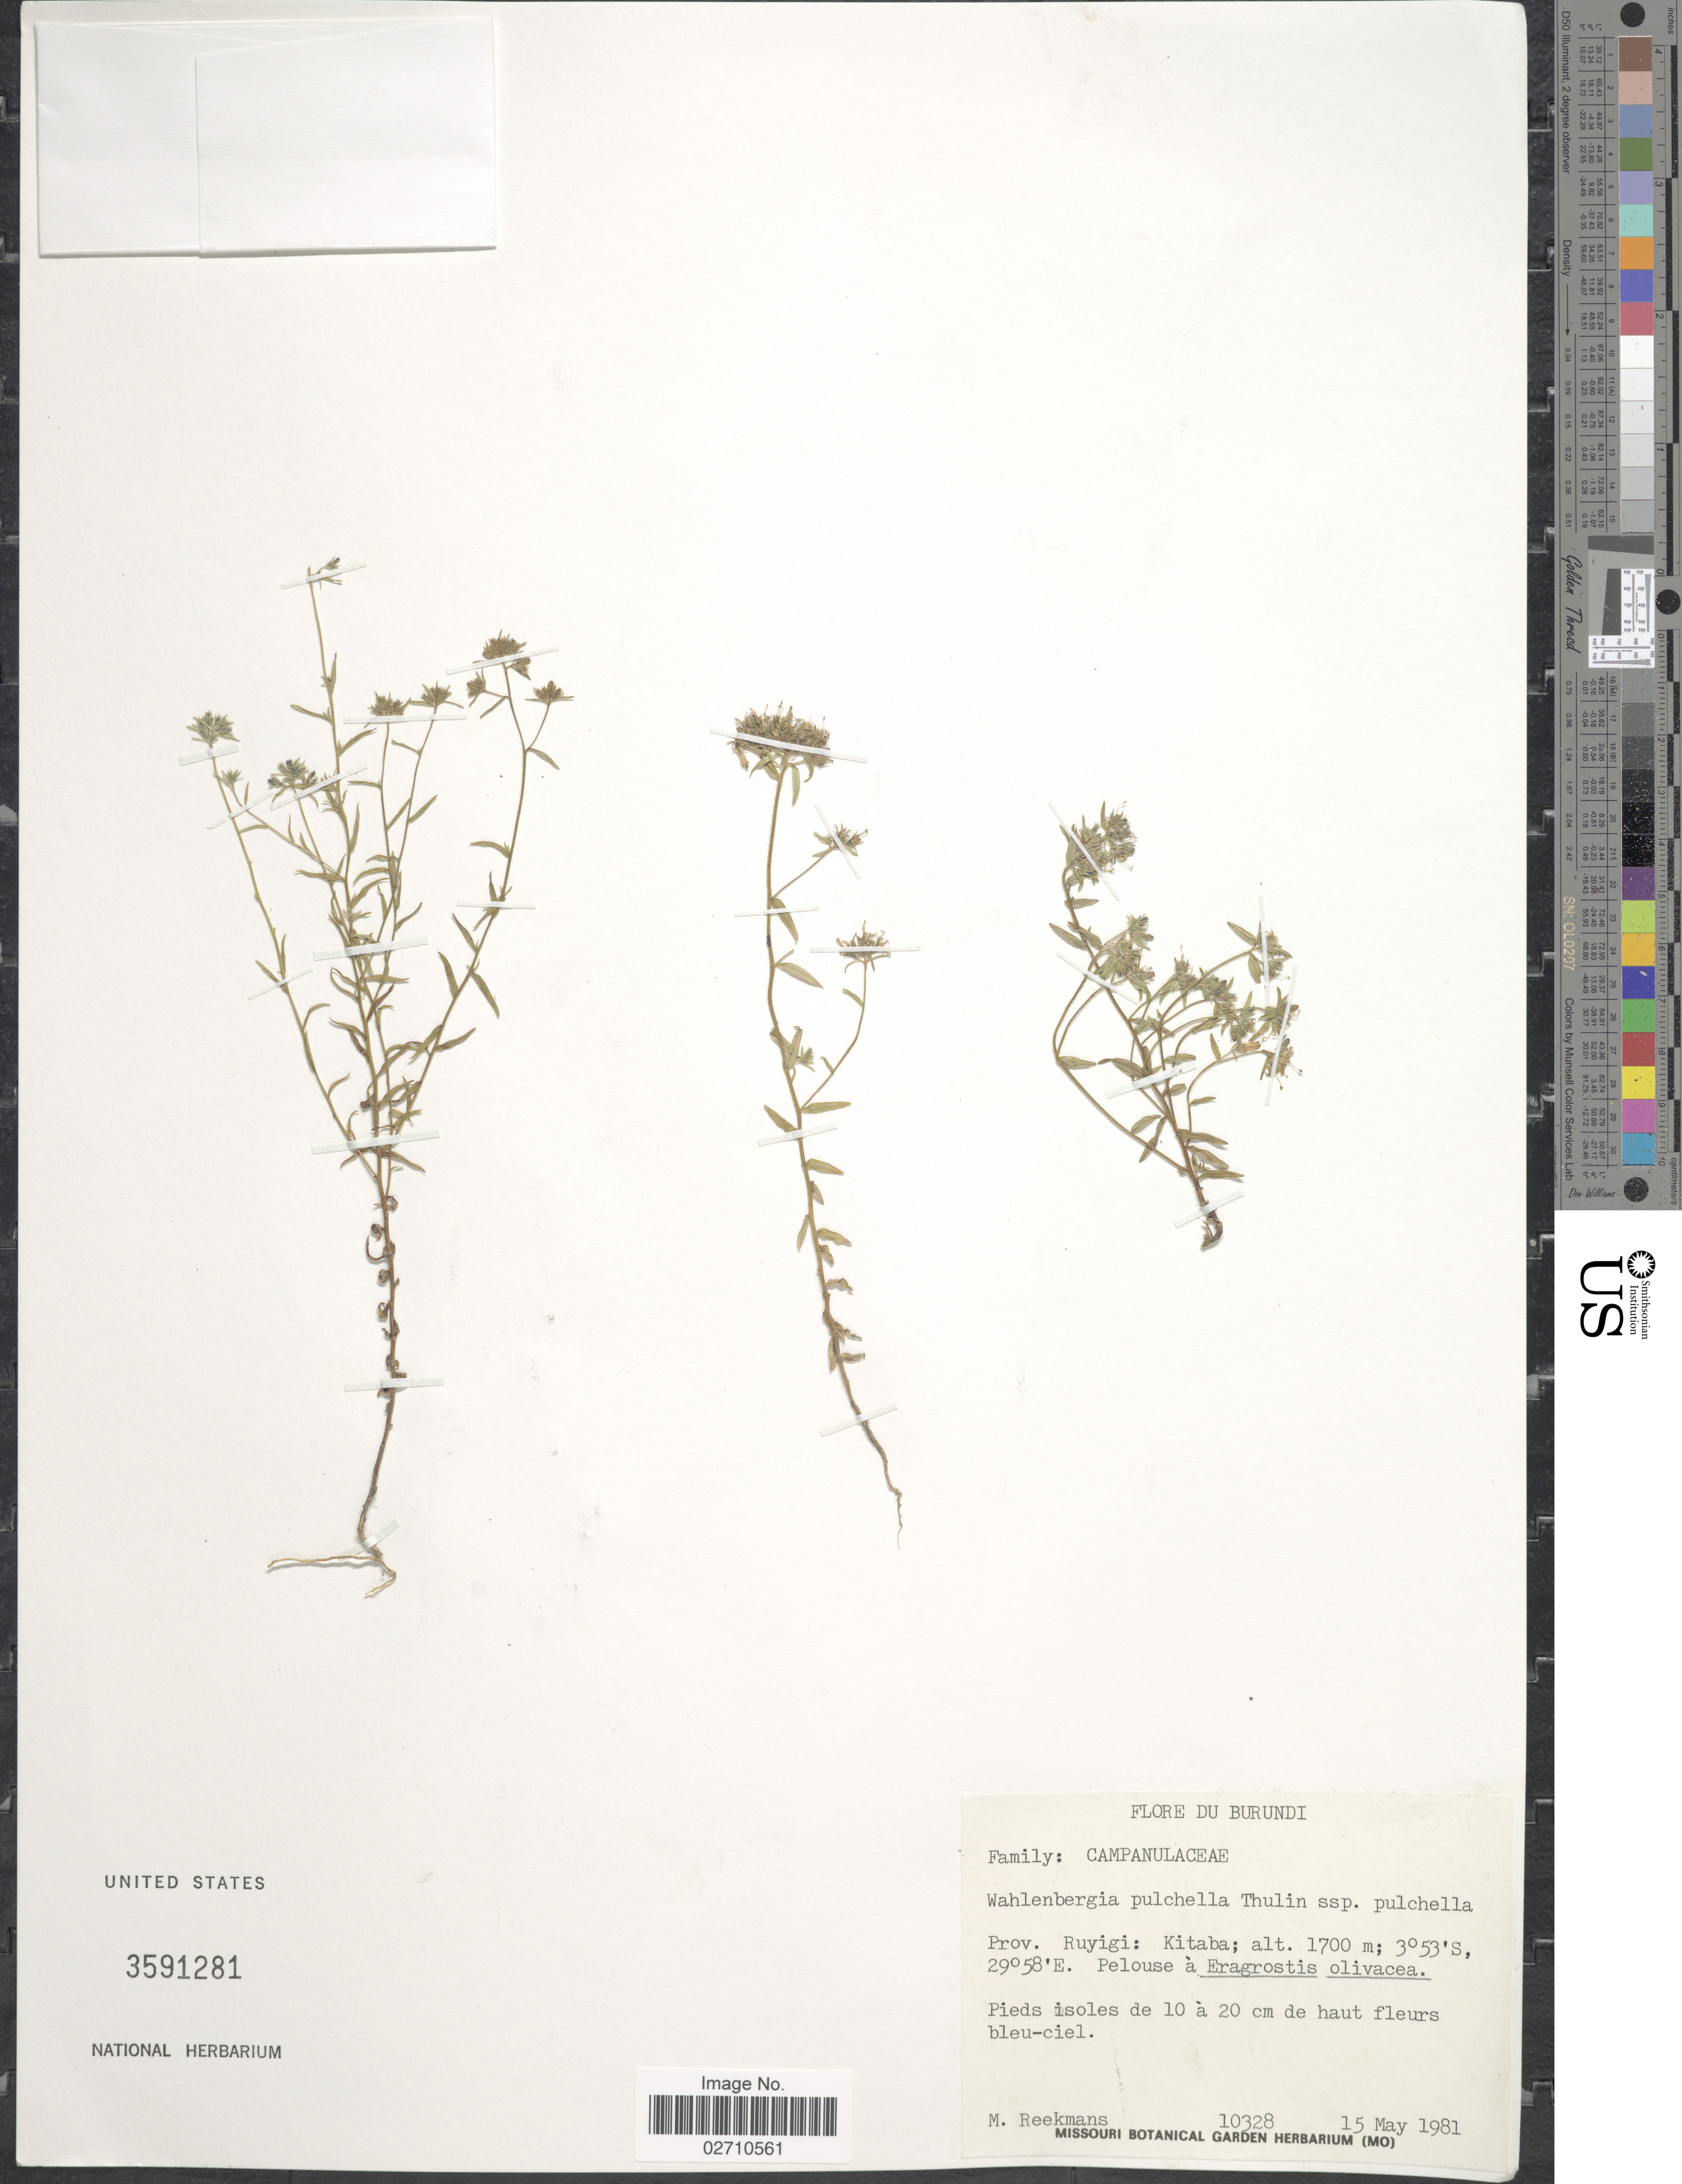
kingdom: Plantae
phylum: Tracheophyta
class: Magnoliopsida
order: Asterales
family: Campanulaceae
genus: Wahlenbergia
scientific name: Wahlenbergia pulchella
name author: Thulin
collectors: M. Reekmans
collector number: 10328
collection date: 1981-05-15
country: Burundi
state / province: Ruyigi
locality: Kitaba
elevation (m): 1700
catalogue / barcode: US 3591281